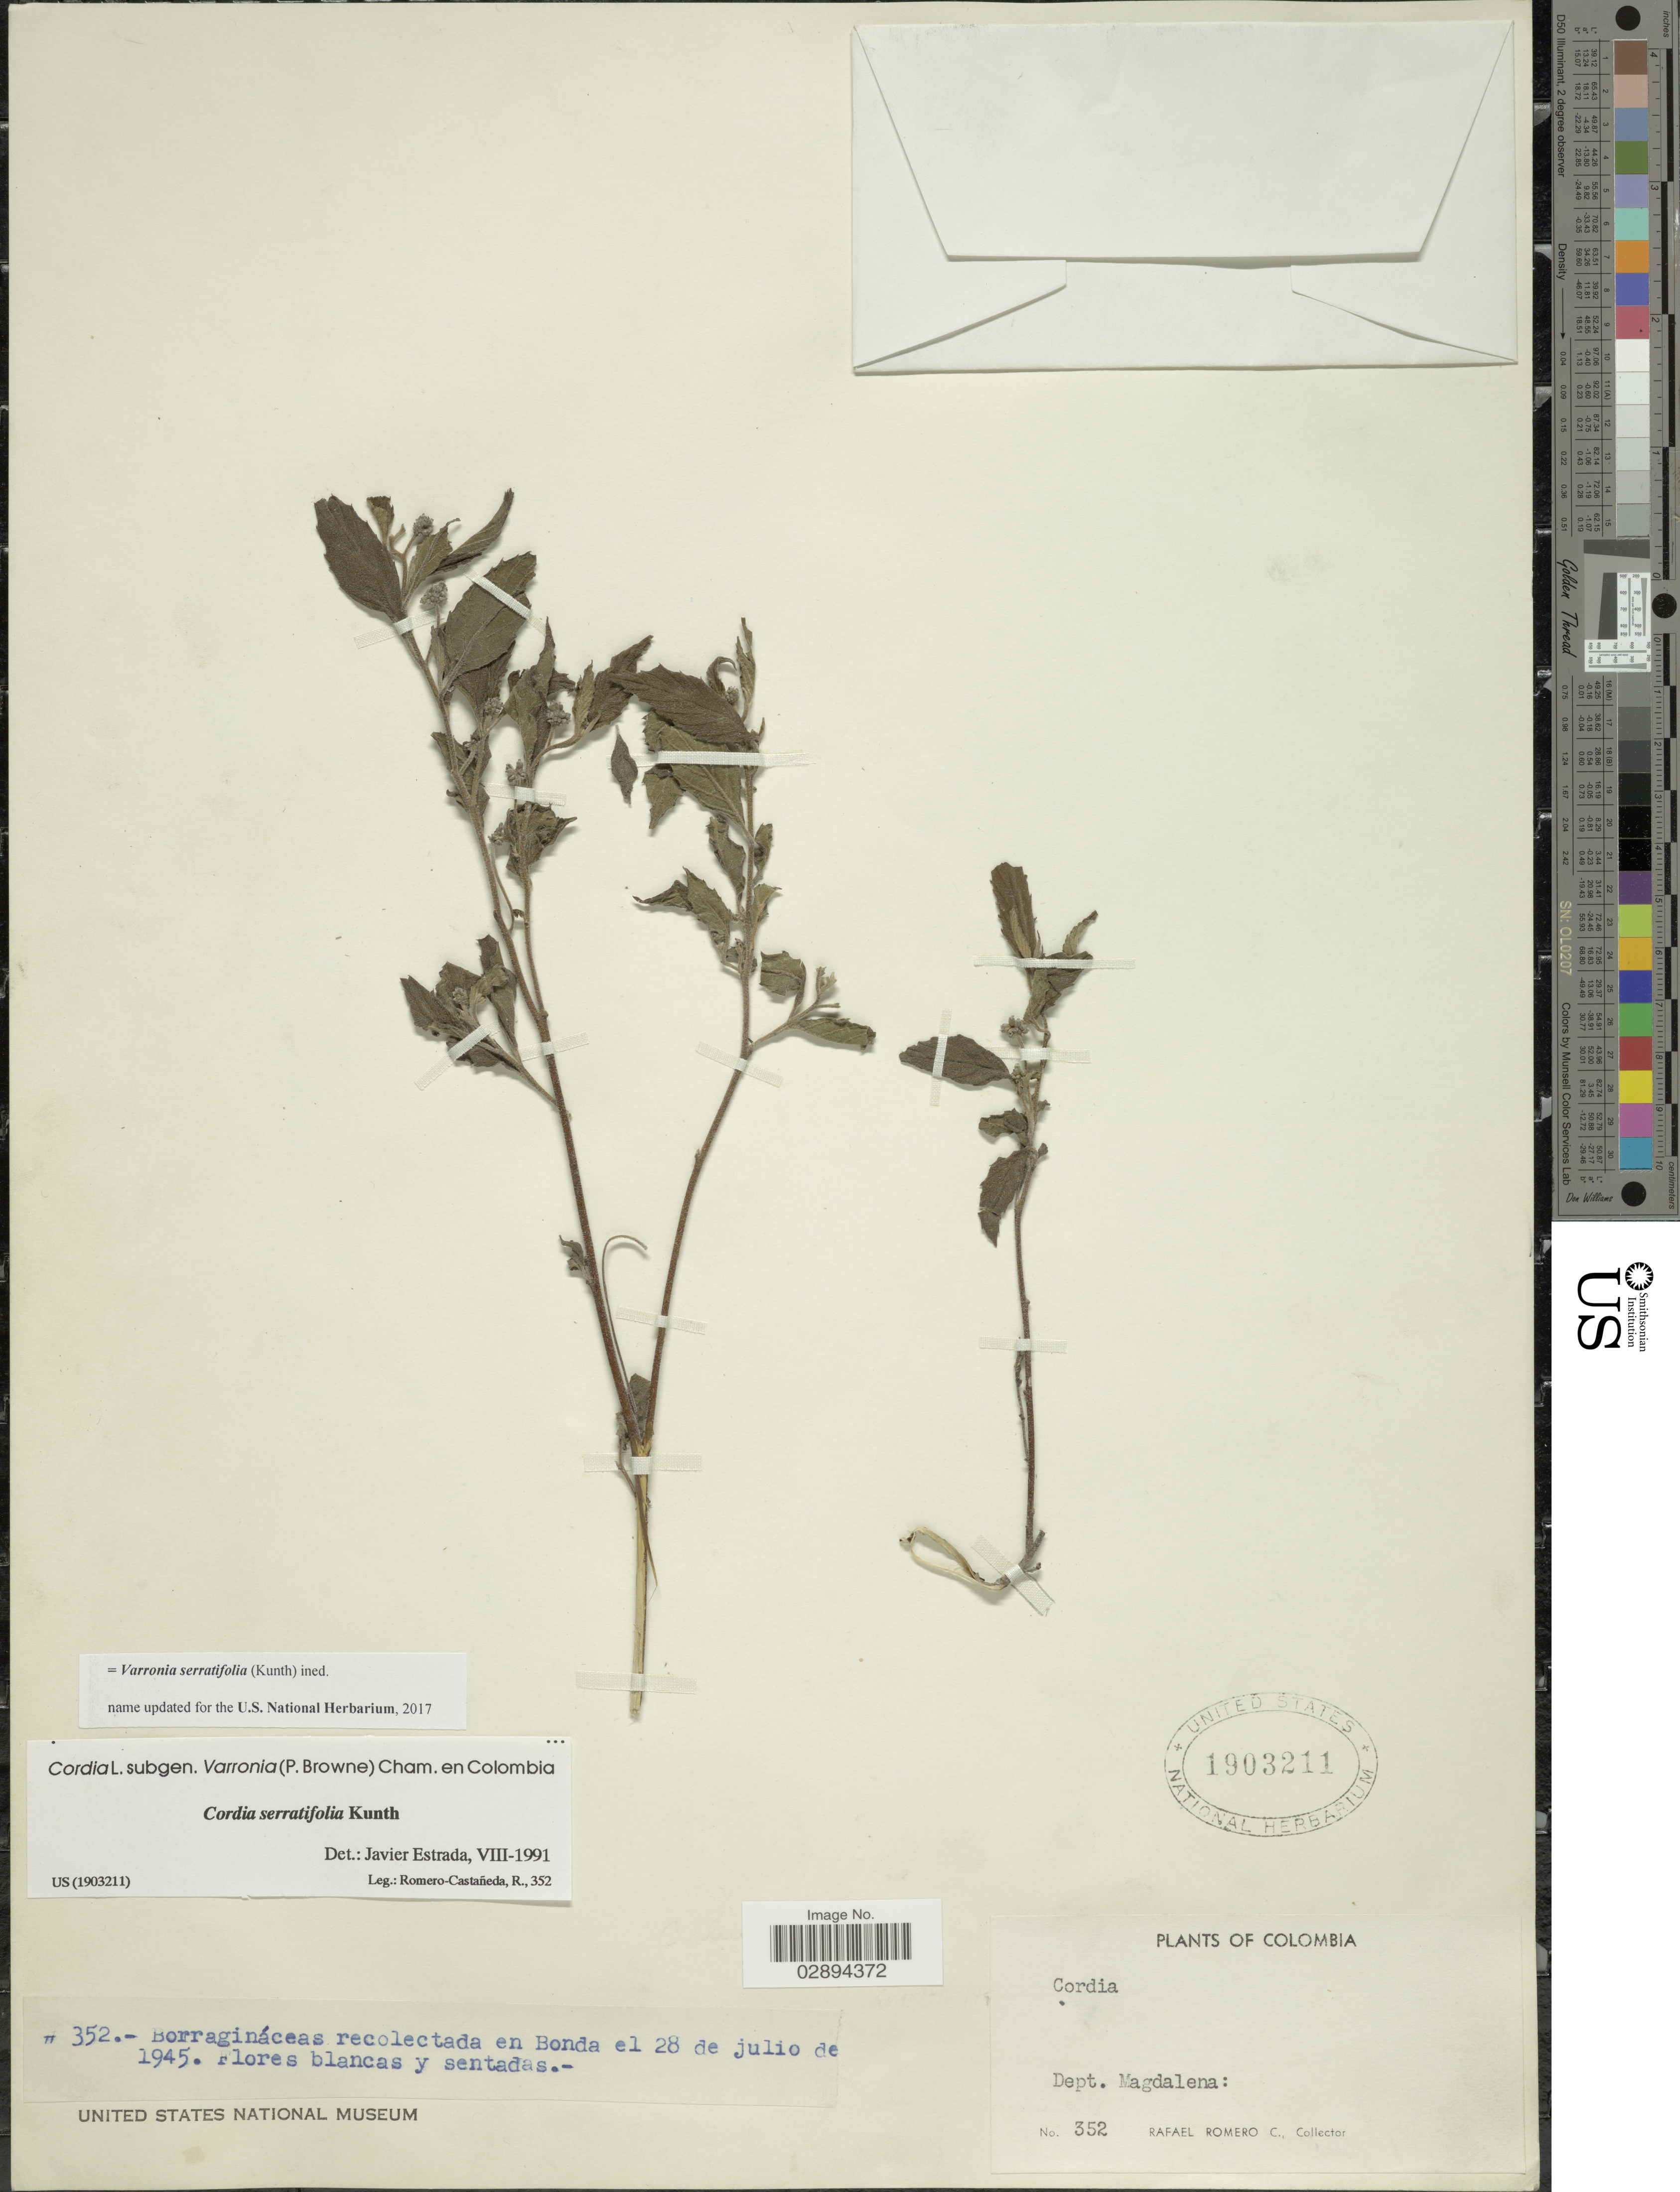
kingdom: Plantae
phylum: Tracheophyta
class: Magnoliopsida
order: Boraginales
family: Cordiaceae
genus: Varronia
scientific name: Varronia serratifolia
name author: (Kunth) T.S. Silva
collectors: R. Romero Castañeda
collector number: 352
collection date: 1945-07-28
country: Colombia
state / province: Magdalena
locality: Dept. Magdalena.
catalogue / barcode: US 1903211